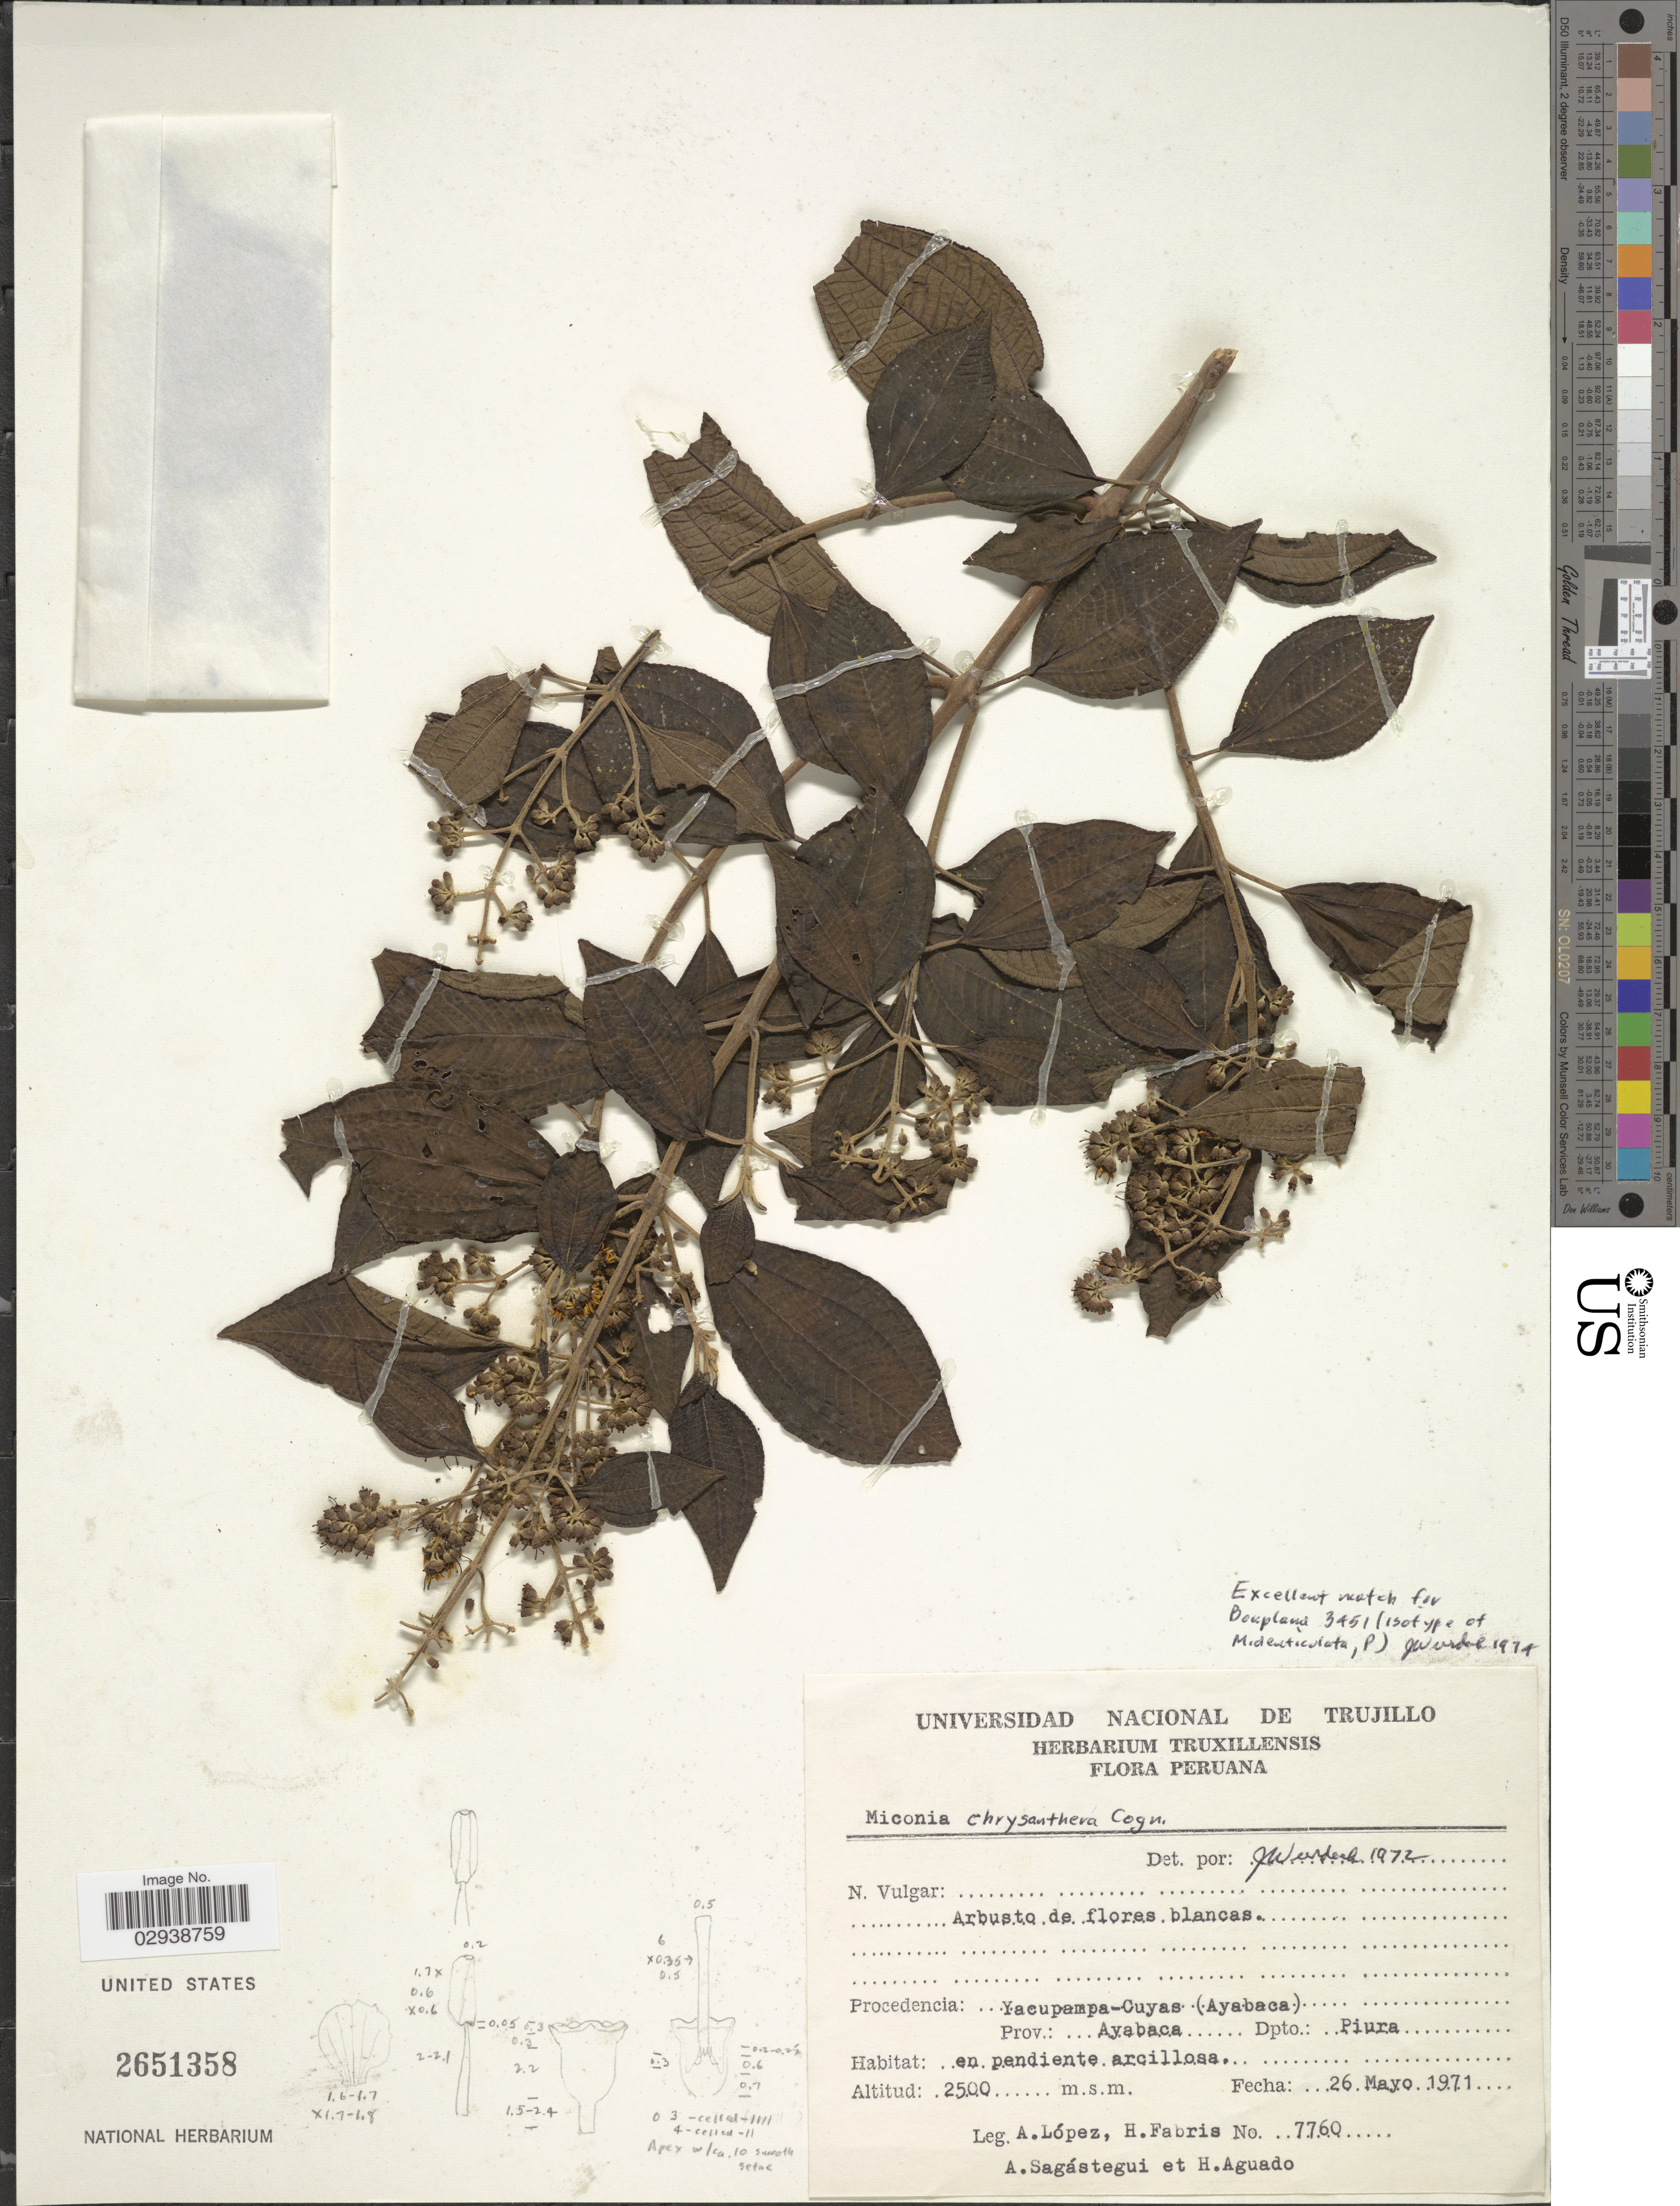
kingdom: Plantae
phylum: Tracheophyta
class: Magnoliopsida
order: Myrtales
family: Melastomataceae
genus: Miconia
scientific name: Miconia denticulata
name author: Naudin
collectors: A. López, H. Fabris, A. Sagastegui & H. Aguado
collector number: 7760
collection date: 1971-05-26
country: Peru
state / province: Piura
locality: Procedencia: Yacupampa-Cuyas (Ayabaca) Prov: Ayabaca, Dpto.: Piura.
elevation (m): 2500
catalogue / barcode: US 2651358